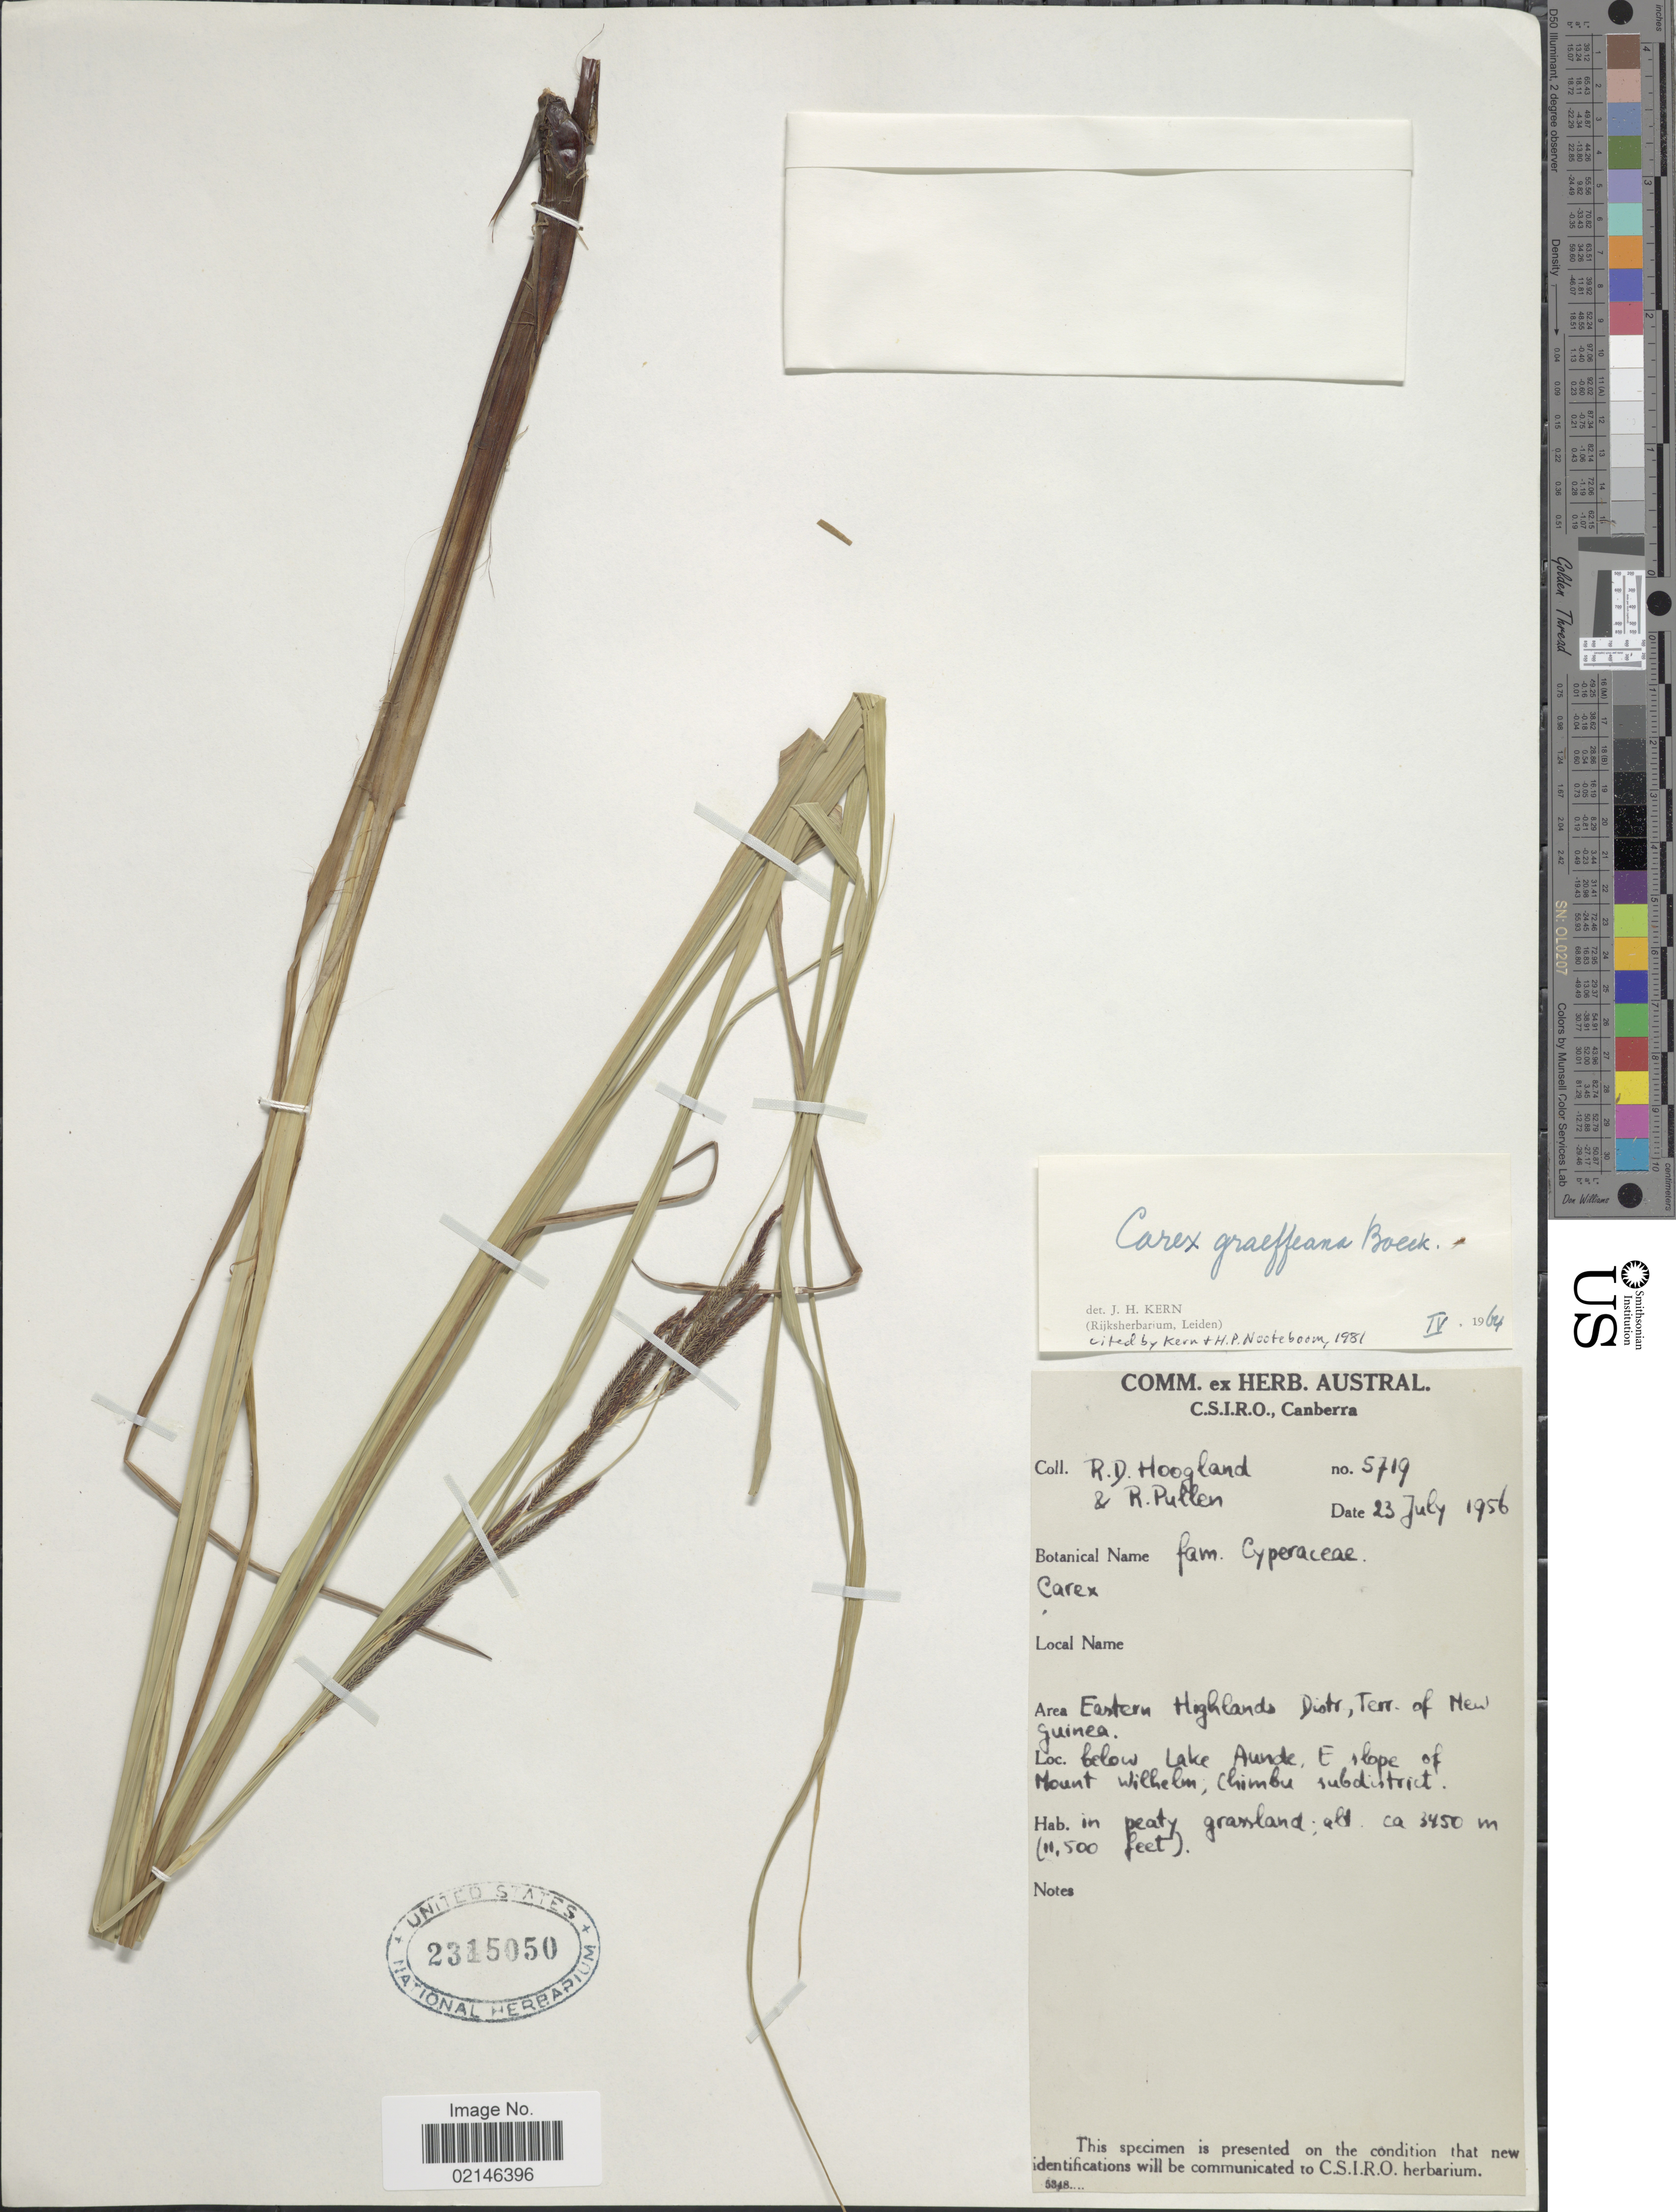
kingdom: Plantae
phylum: Tracheophyta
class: Liliopsida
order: Poales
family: Cyperaceae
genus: Carex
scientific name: Carex graeffeana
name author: Boeckeler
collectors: R. D. Hoogland & R. Pullen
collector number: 5719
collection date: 1956-07-23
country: Papua New Guinea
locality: Eastern Highlands District: Terr. of New Guinea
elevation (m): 3450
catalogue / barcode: US 2315050